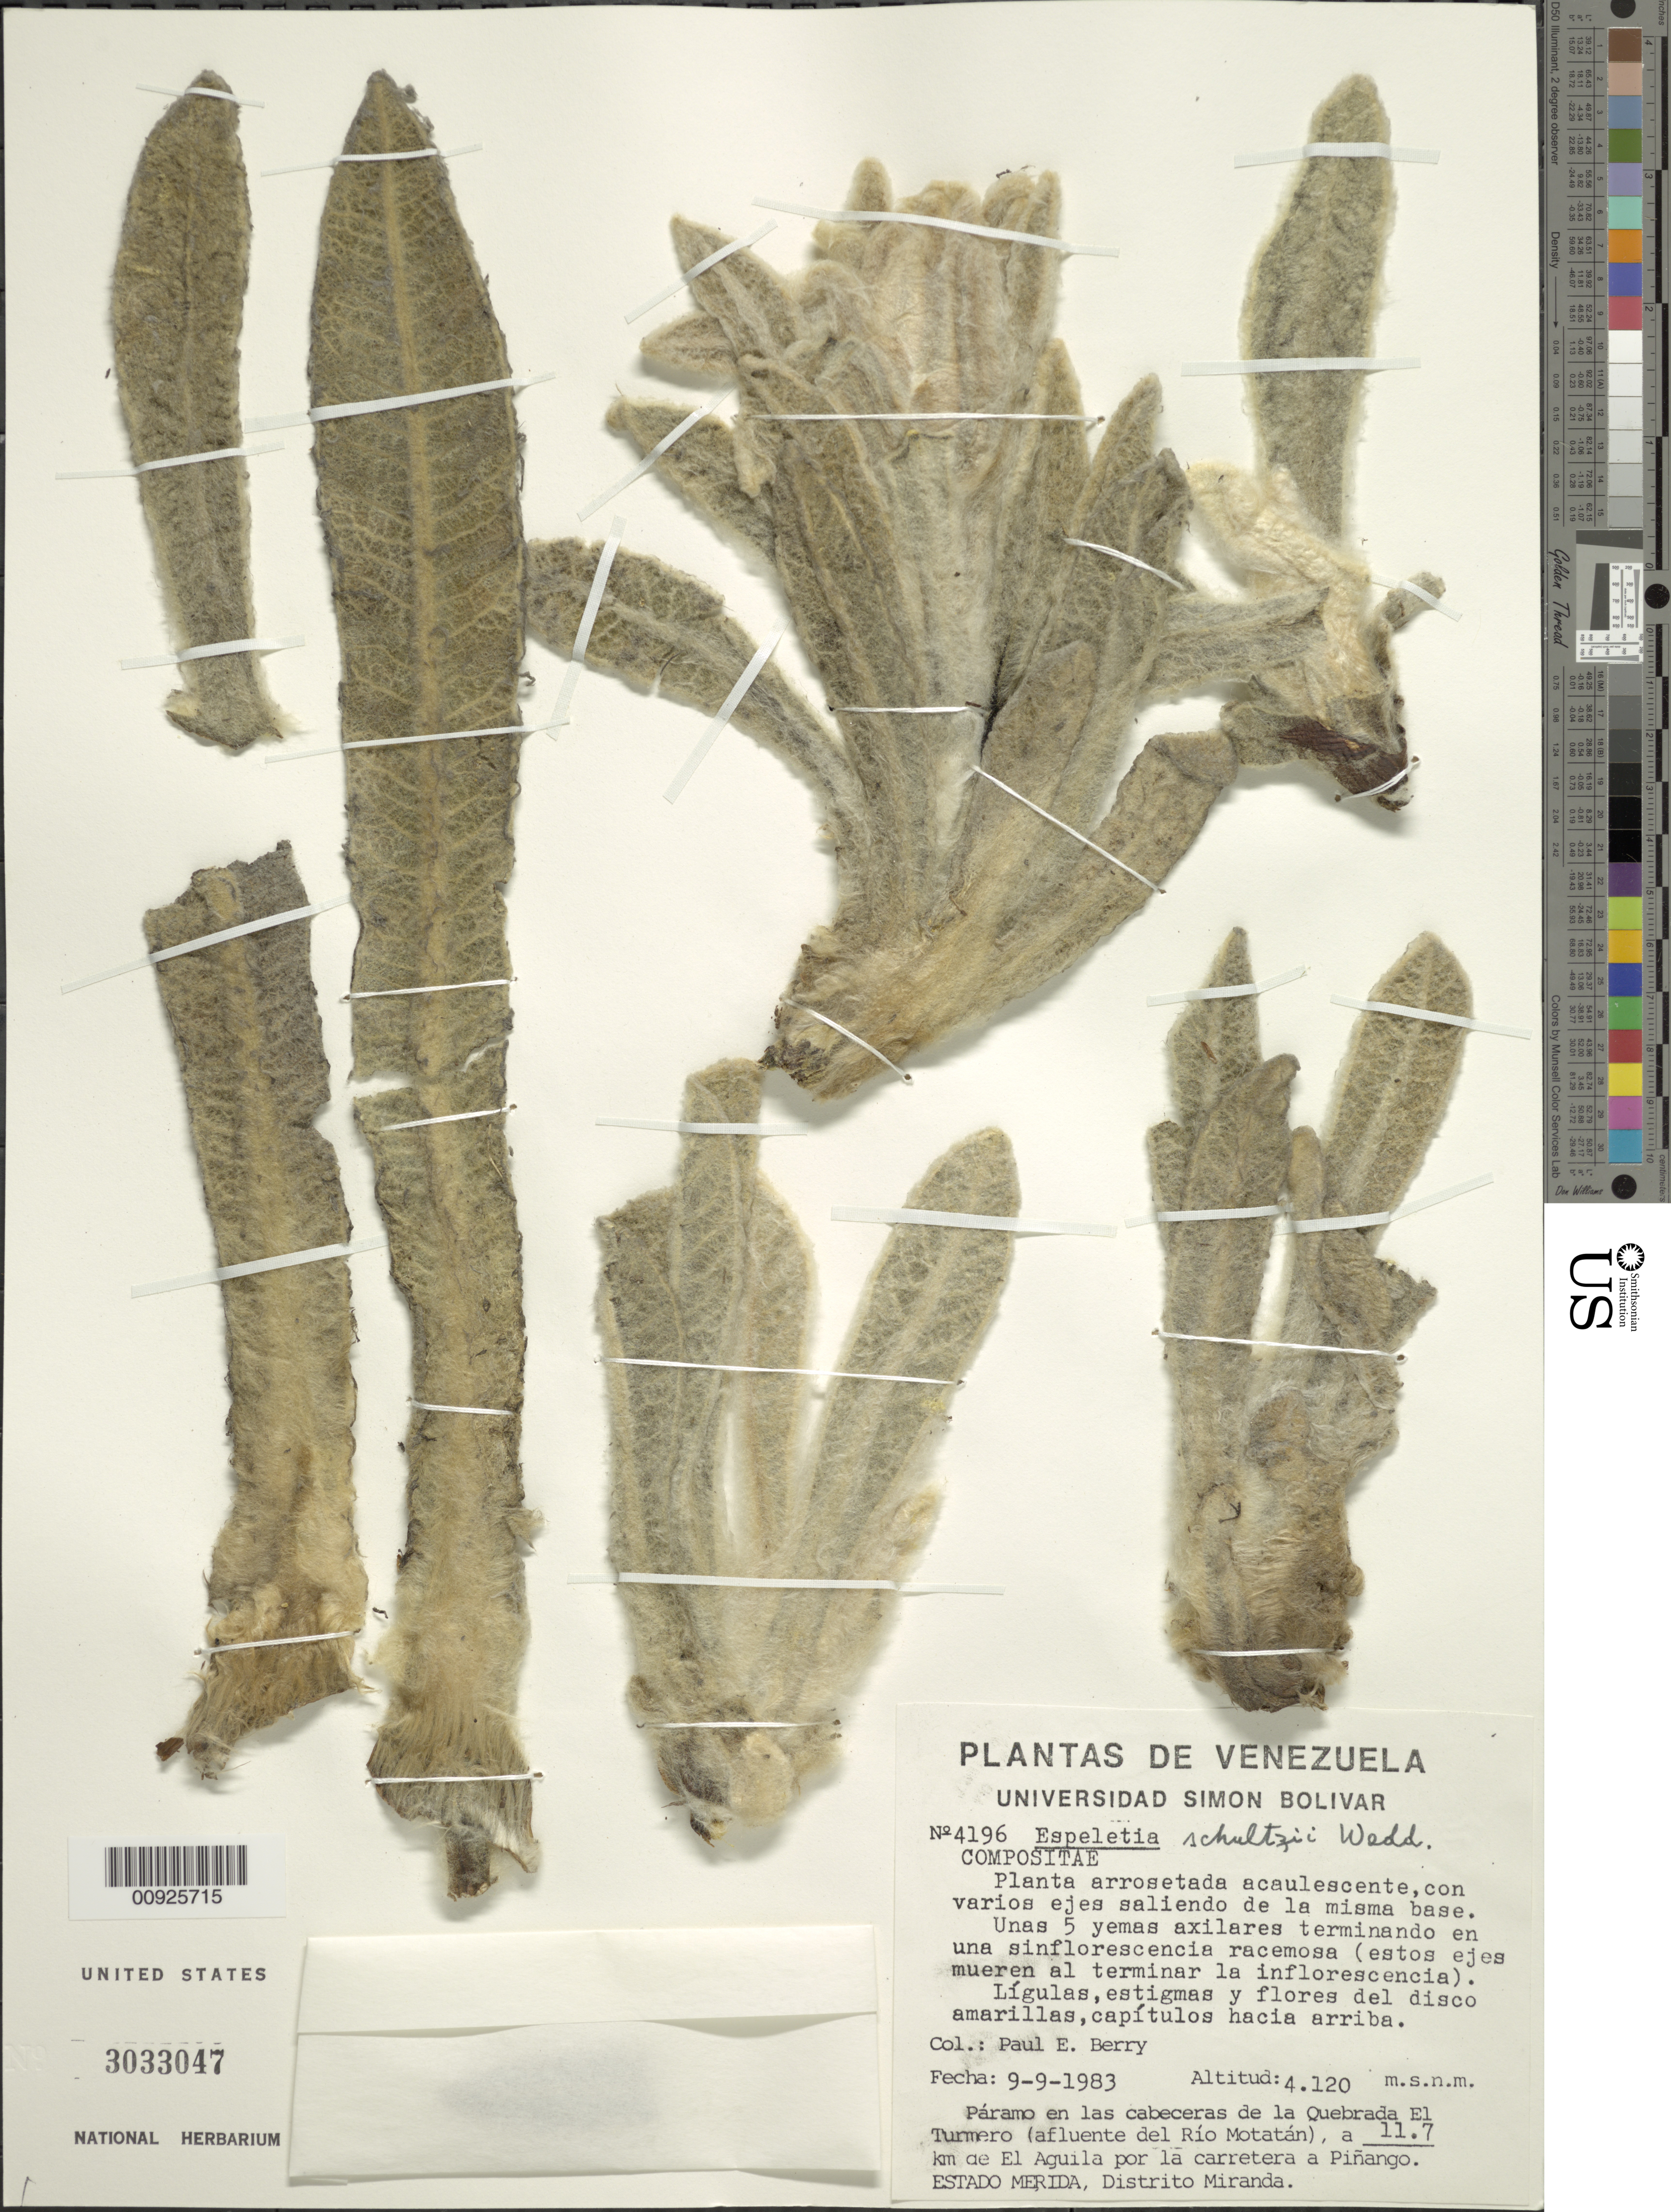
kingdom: Plantae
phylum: Tracheophyta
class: Magnoliopsida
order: Asterales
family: Asteraceae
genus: Espeletia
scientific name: Espeletia schultzii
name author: Wedd.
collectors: P. E. Berry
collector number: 4196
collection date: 1983-09-09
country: Venezuela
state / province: Mérida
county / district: Miranda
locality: Páramo en las cabeceras de la Quebrada el Turmero (afluente del Río Motatán), a 11.7 km de El Aguila por la carretera a Piñango.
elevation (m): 4120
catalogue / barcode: US 3033047